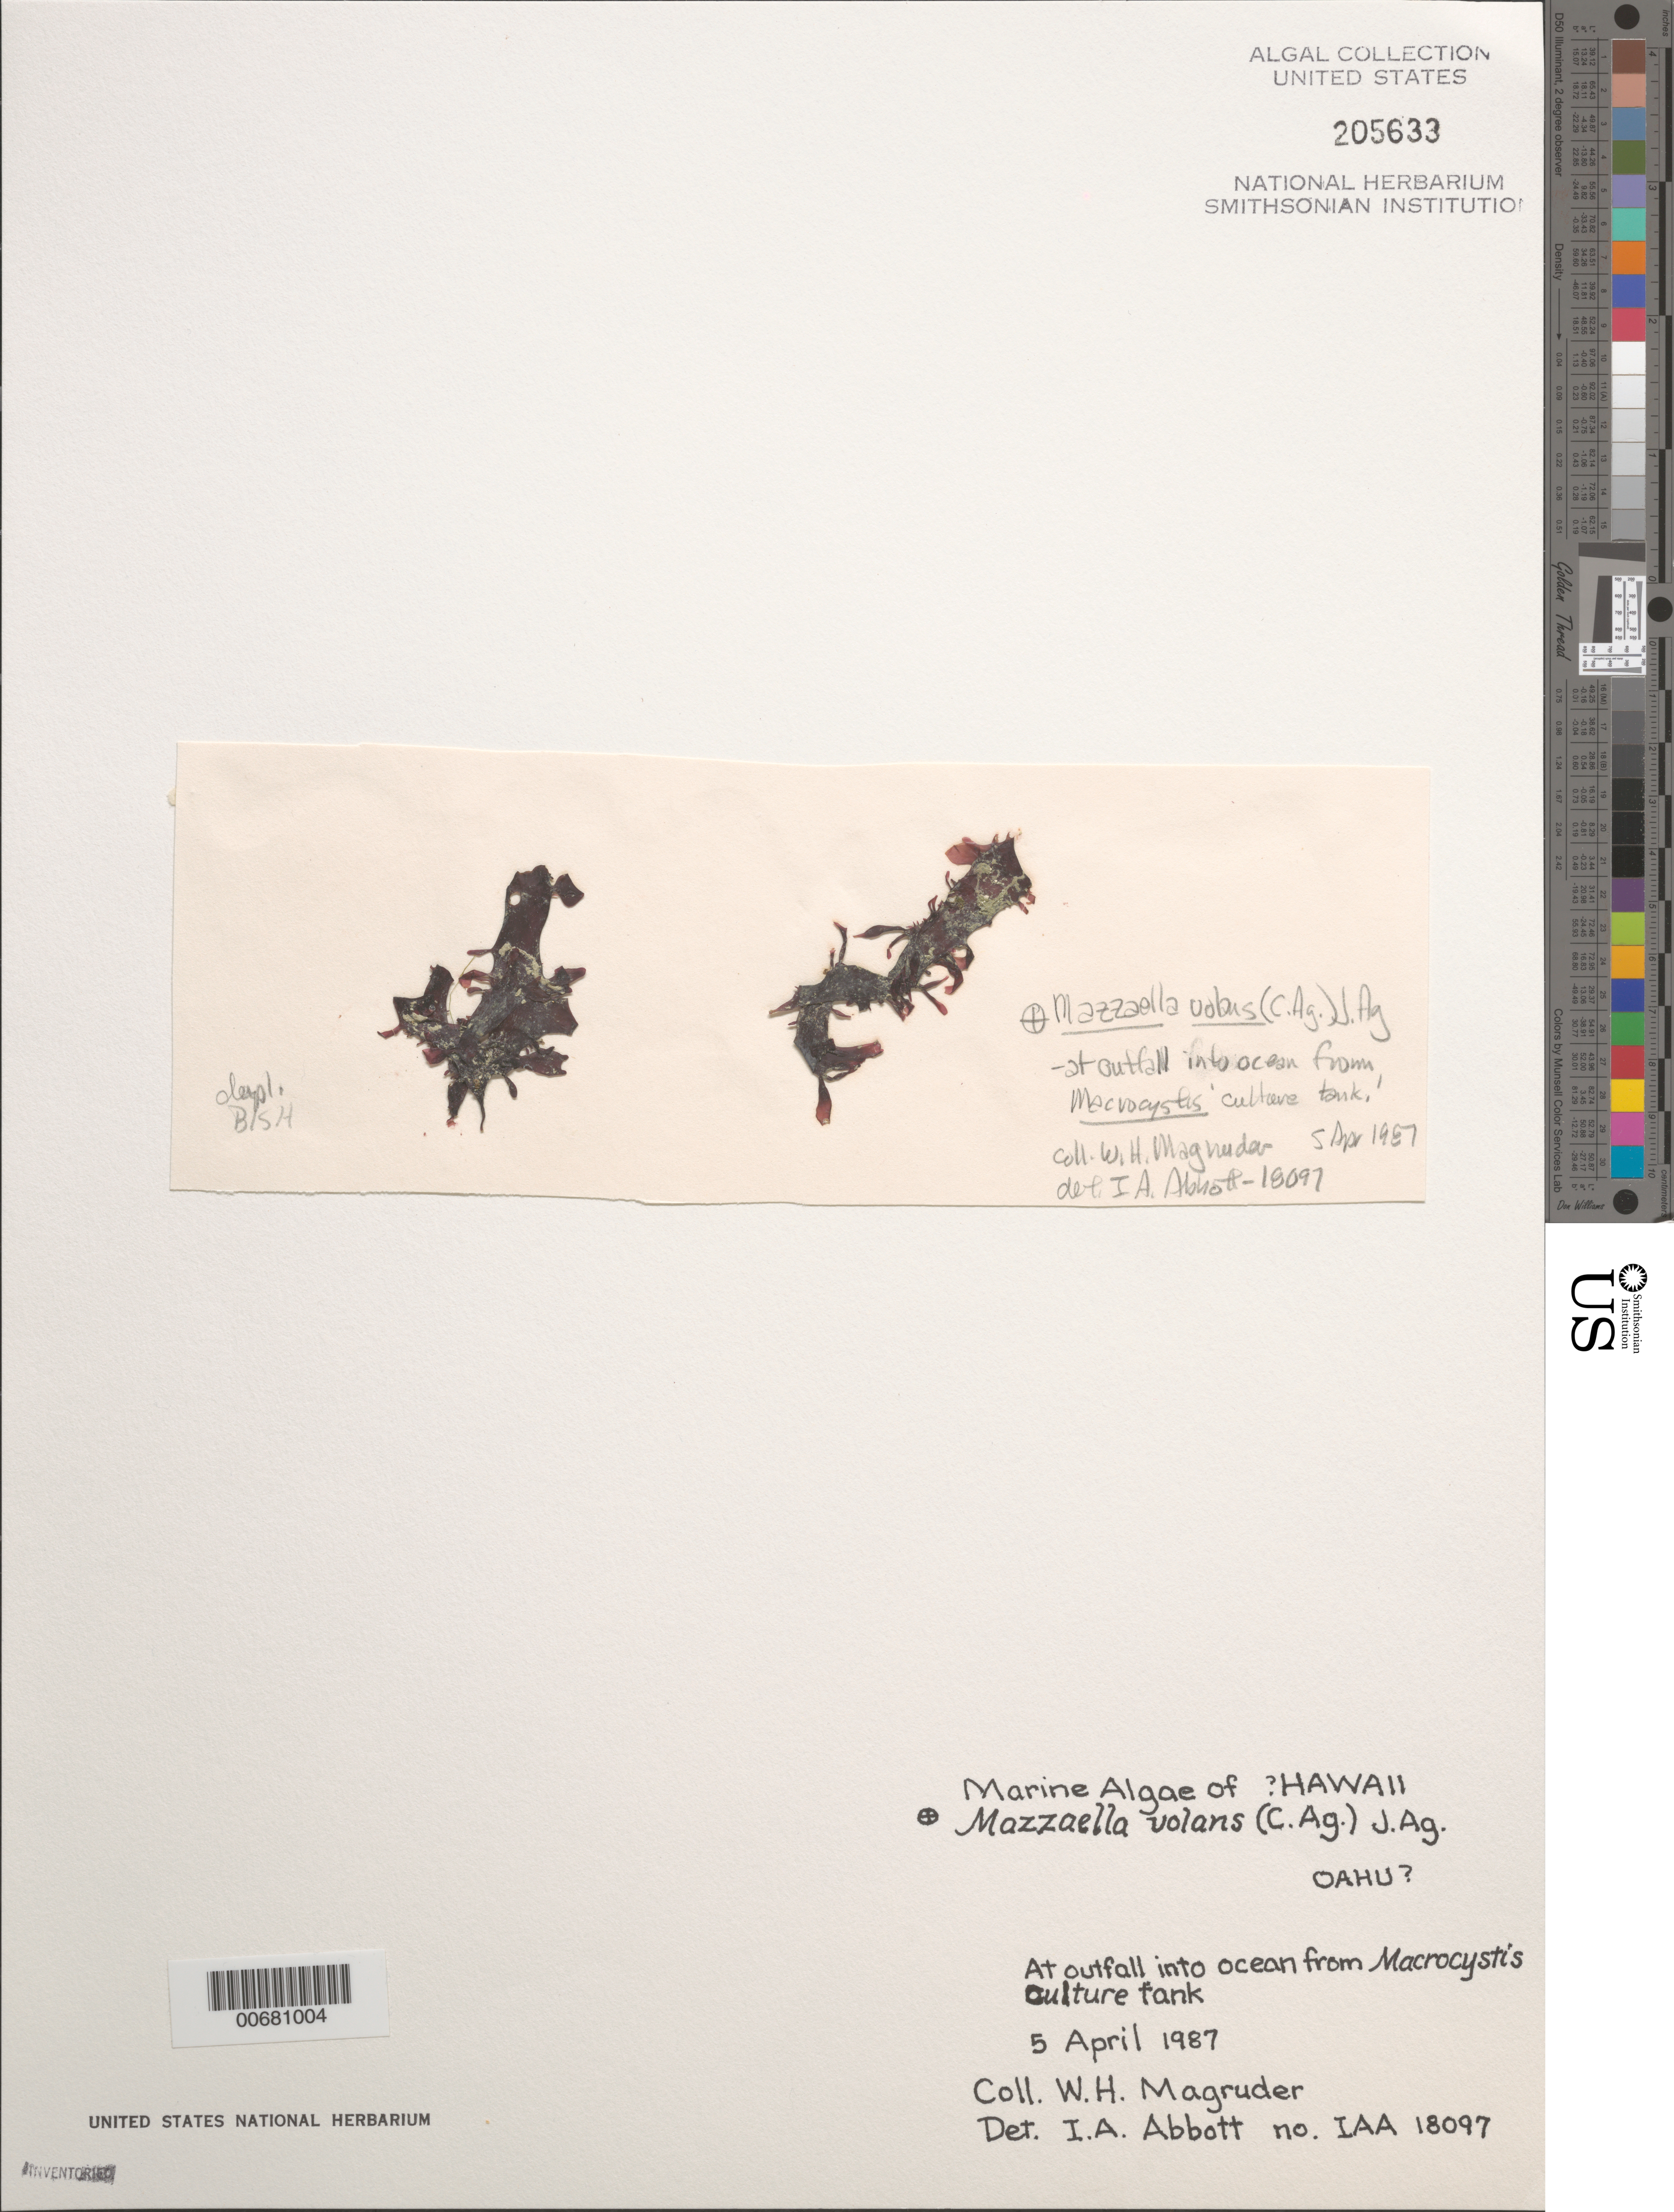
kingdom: Plantae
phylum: Rhodophyta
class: Florideophyceae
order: Gigartinales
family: Gigartinaceae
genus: Mazzaella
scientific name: Mazzaella volans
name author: (C. Agardh) Fredericq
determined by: Abbott, Isabella A.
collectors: W. Magruder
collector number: IAA 18097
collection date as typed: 05 Apr 1987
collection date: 1987-04-05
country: United States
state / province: Hawaii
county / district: Honolulu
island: Oahu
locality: At outfall into Pacific Ocean from Macrocystis culture tank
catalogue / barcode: US 205633